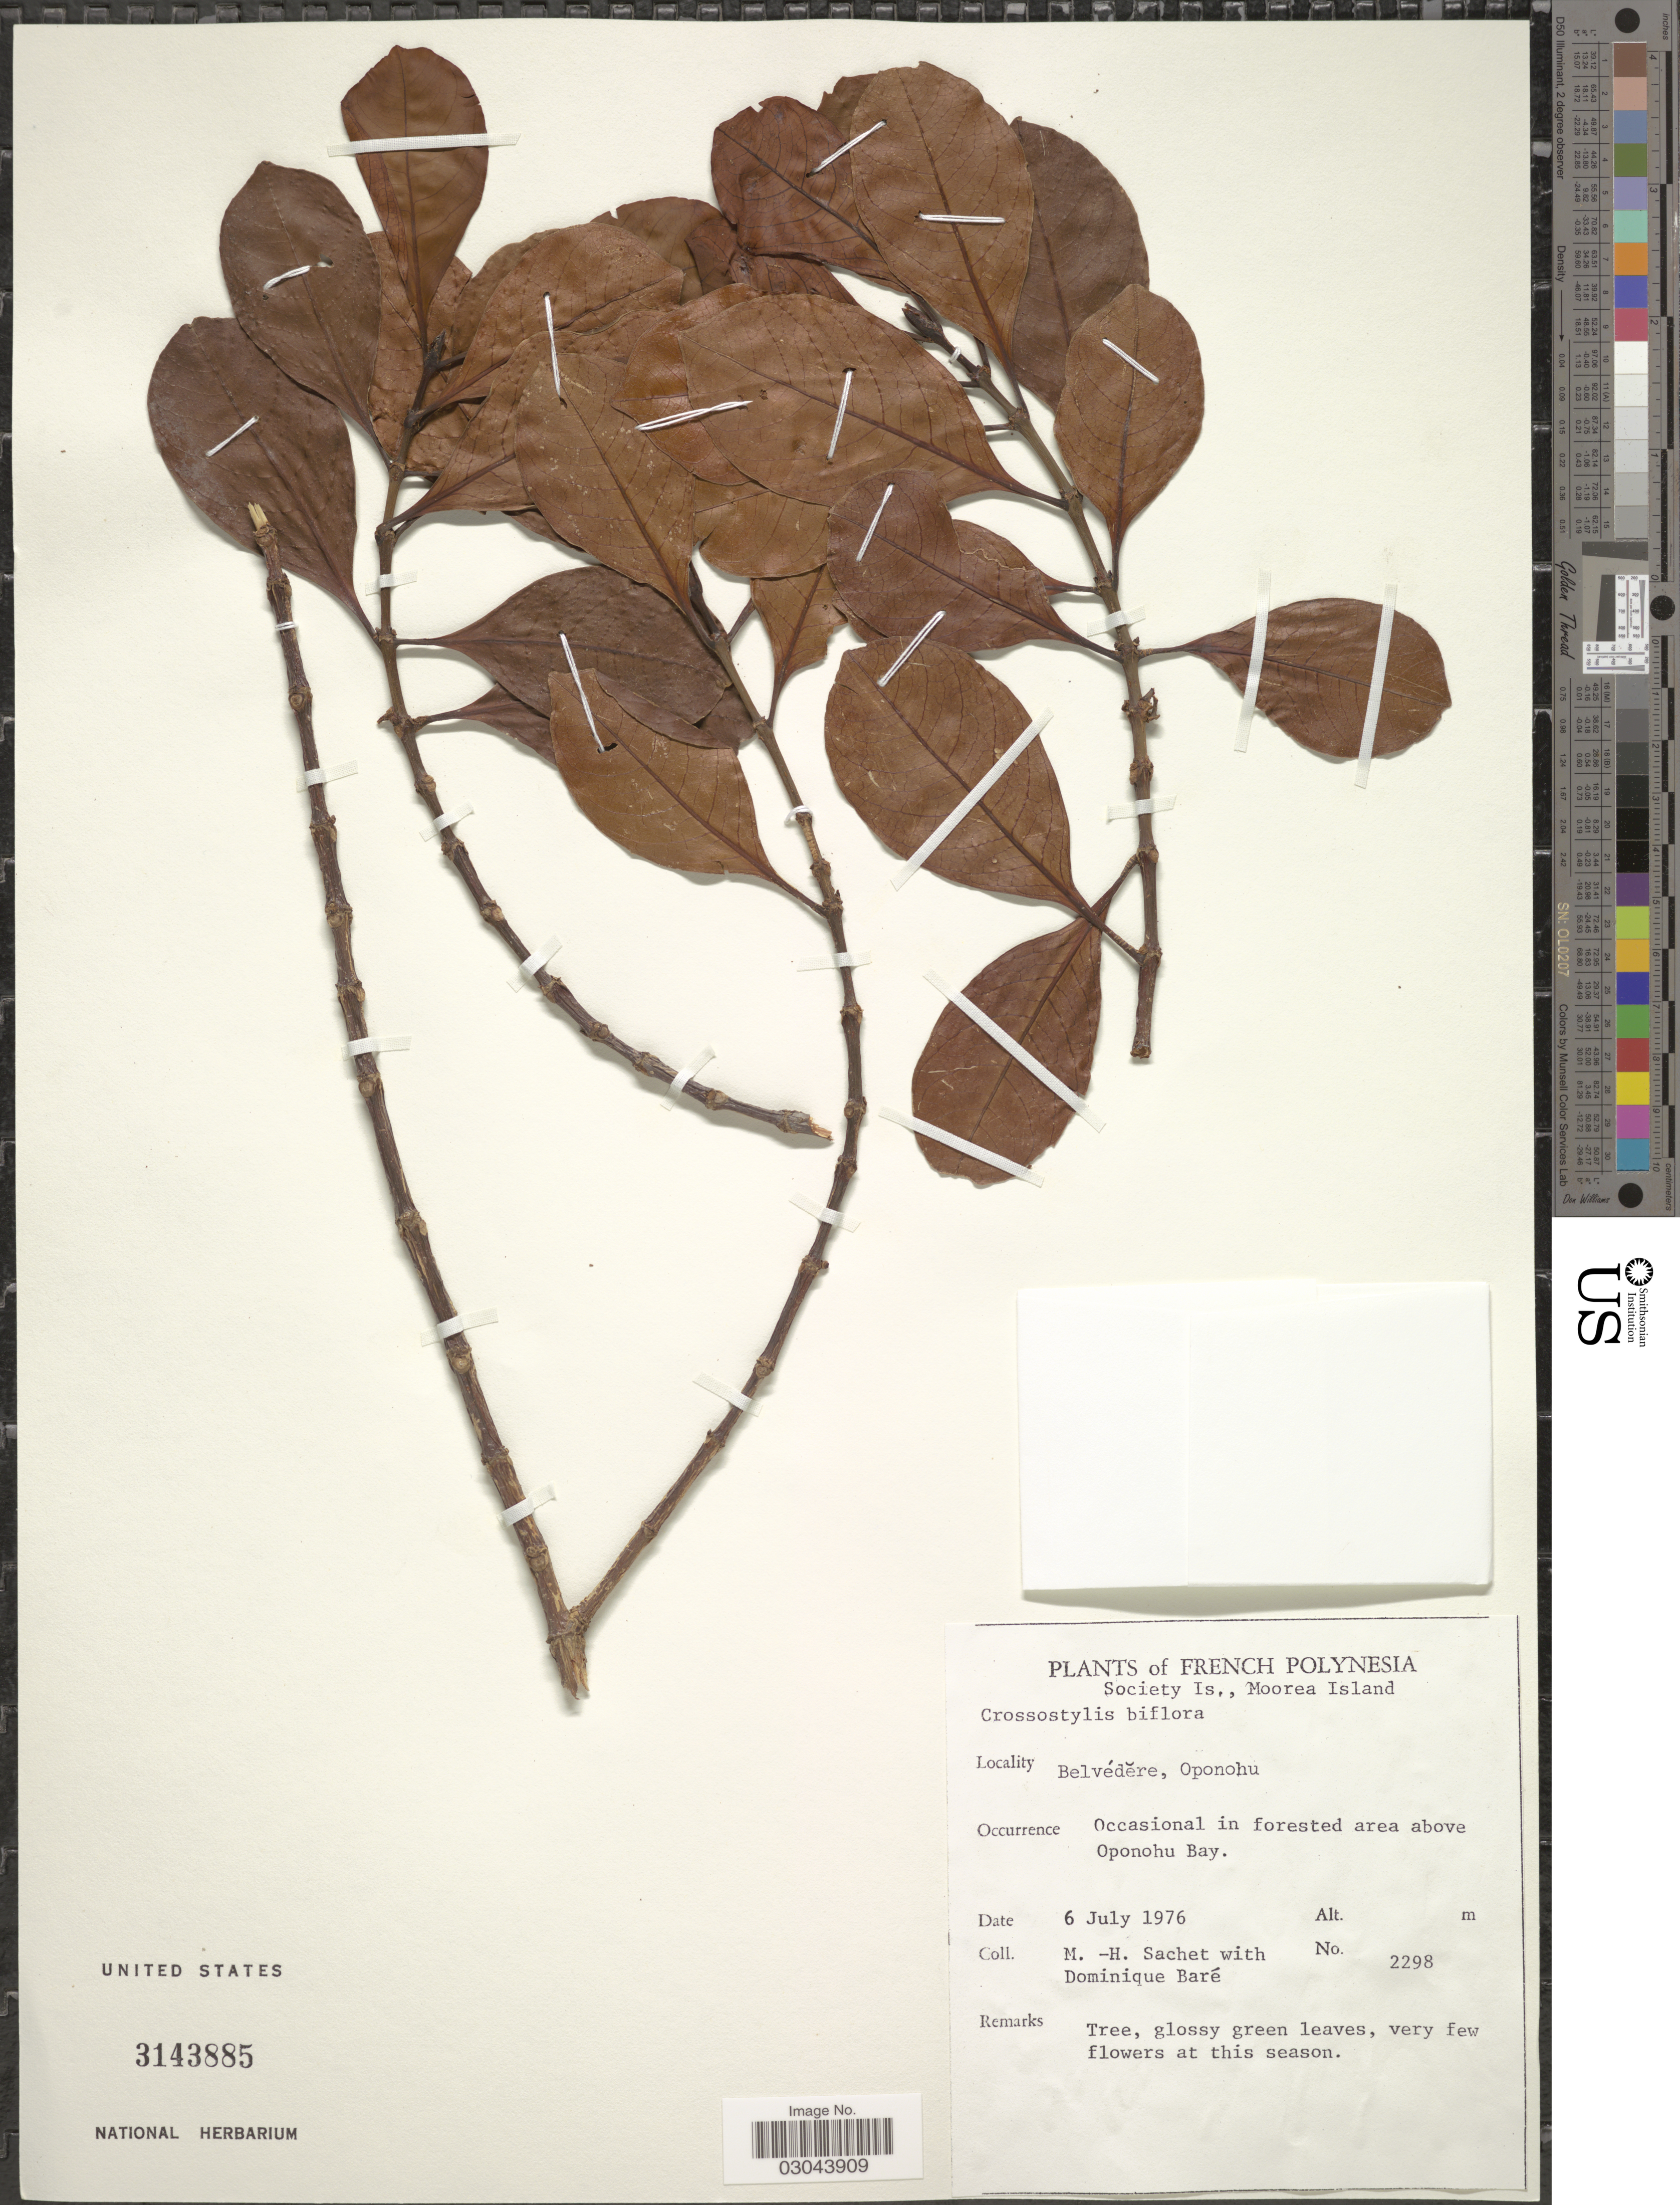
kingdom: Plantae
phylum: Tracheophyta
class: Magnoliopsida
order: Malpighiales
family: Rhizophoraceae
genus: Crossostylis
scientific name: Crossostylis biflora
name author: J.R. Forst. & G. Forst.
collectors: M.-H. Sachet & D. Baré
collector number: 2298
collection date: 1976-07-06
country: French Polynesia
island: Moorea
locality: Society Is., Moorea Island. Belvédere, Oponohu. Occasional in forested area above Oponohu Bay.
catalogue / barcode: US 3143885